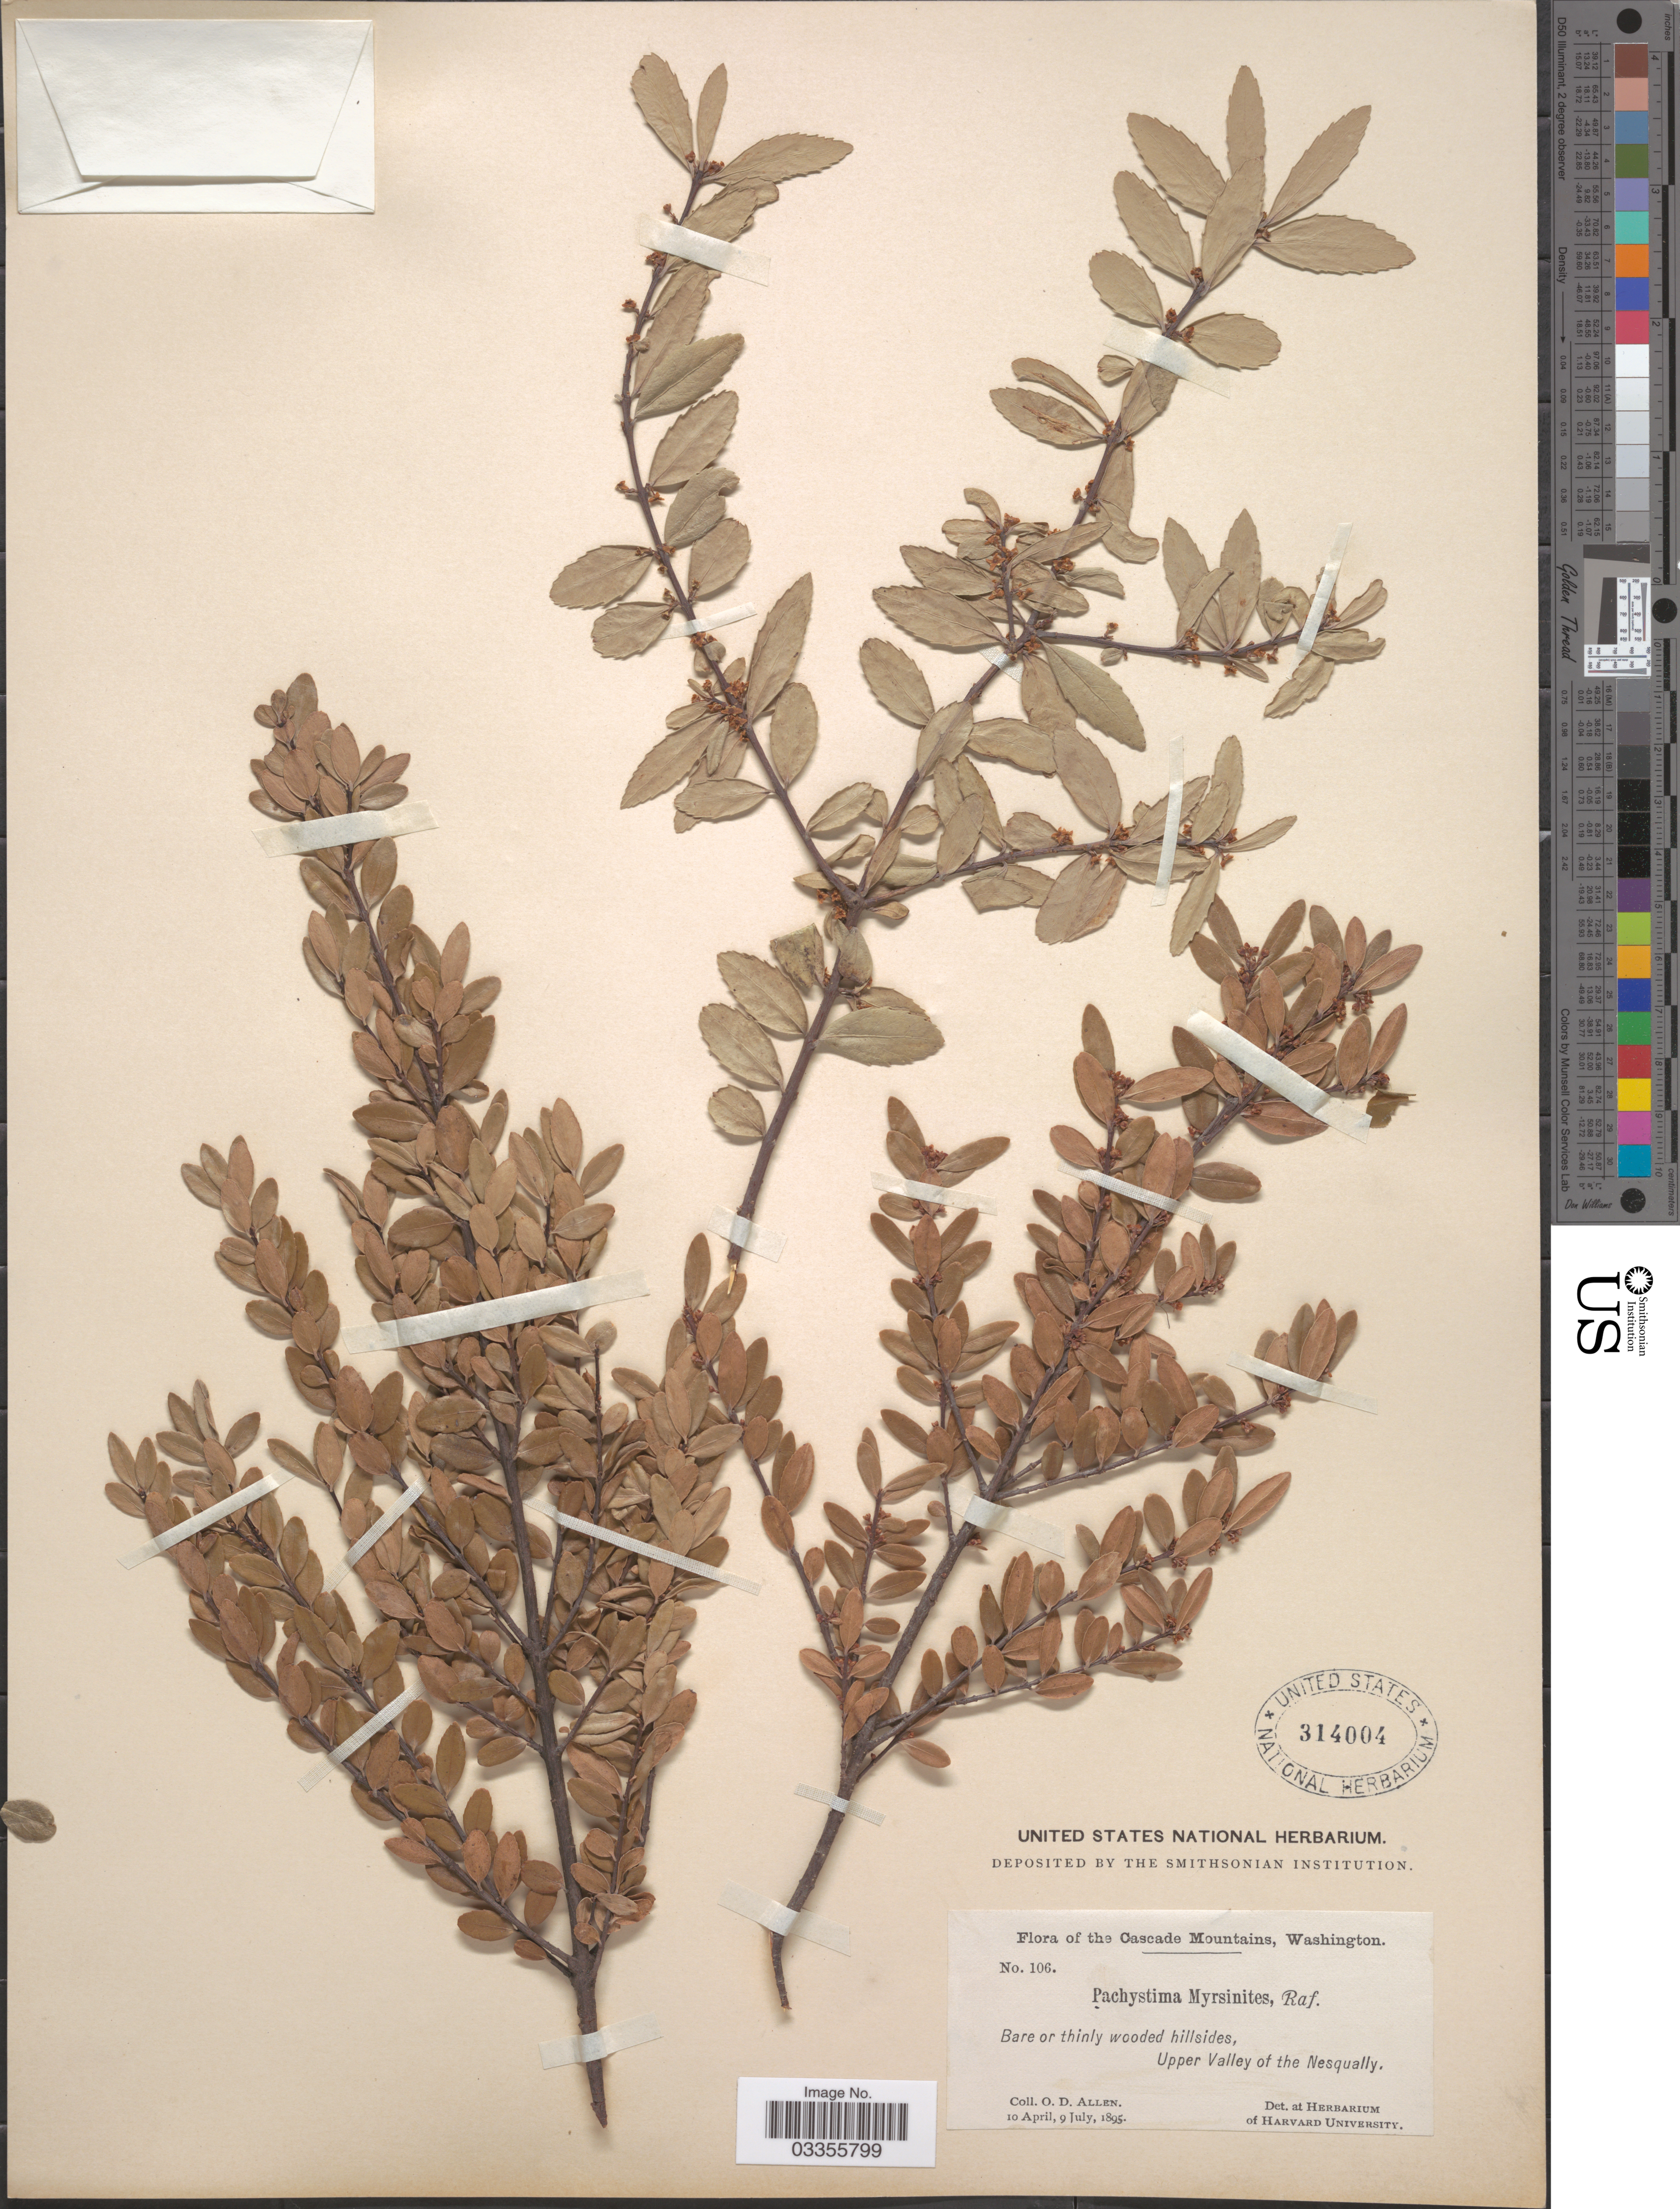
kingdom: Plantae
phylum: Tracheophyta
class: Magnoliopsida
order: Celastrales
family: Celastraceae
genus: Paxistima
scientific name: Paxistima myrsinites subsp. myrsinites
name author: (Pursh) Raf.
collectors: O. D. Allen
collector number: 106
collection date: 1895-04-10/1895-07-09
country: United States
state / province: Washington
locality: The Cascade Mountains. Upper Valley of the Nesqually.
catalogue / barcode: US 314004